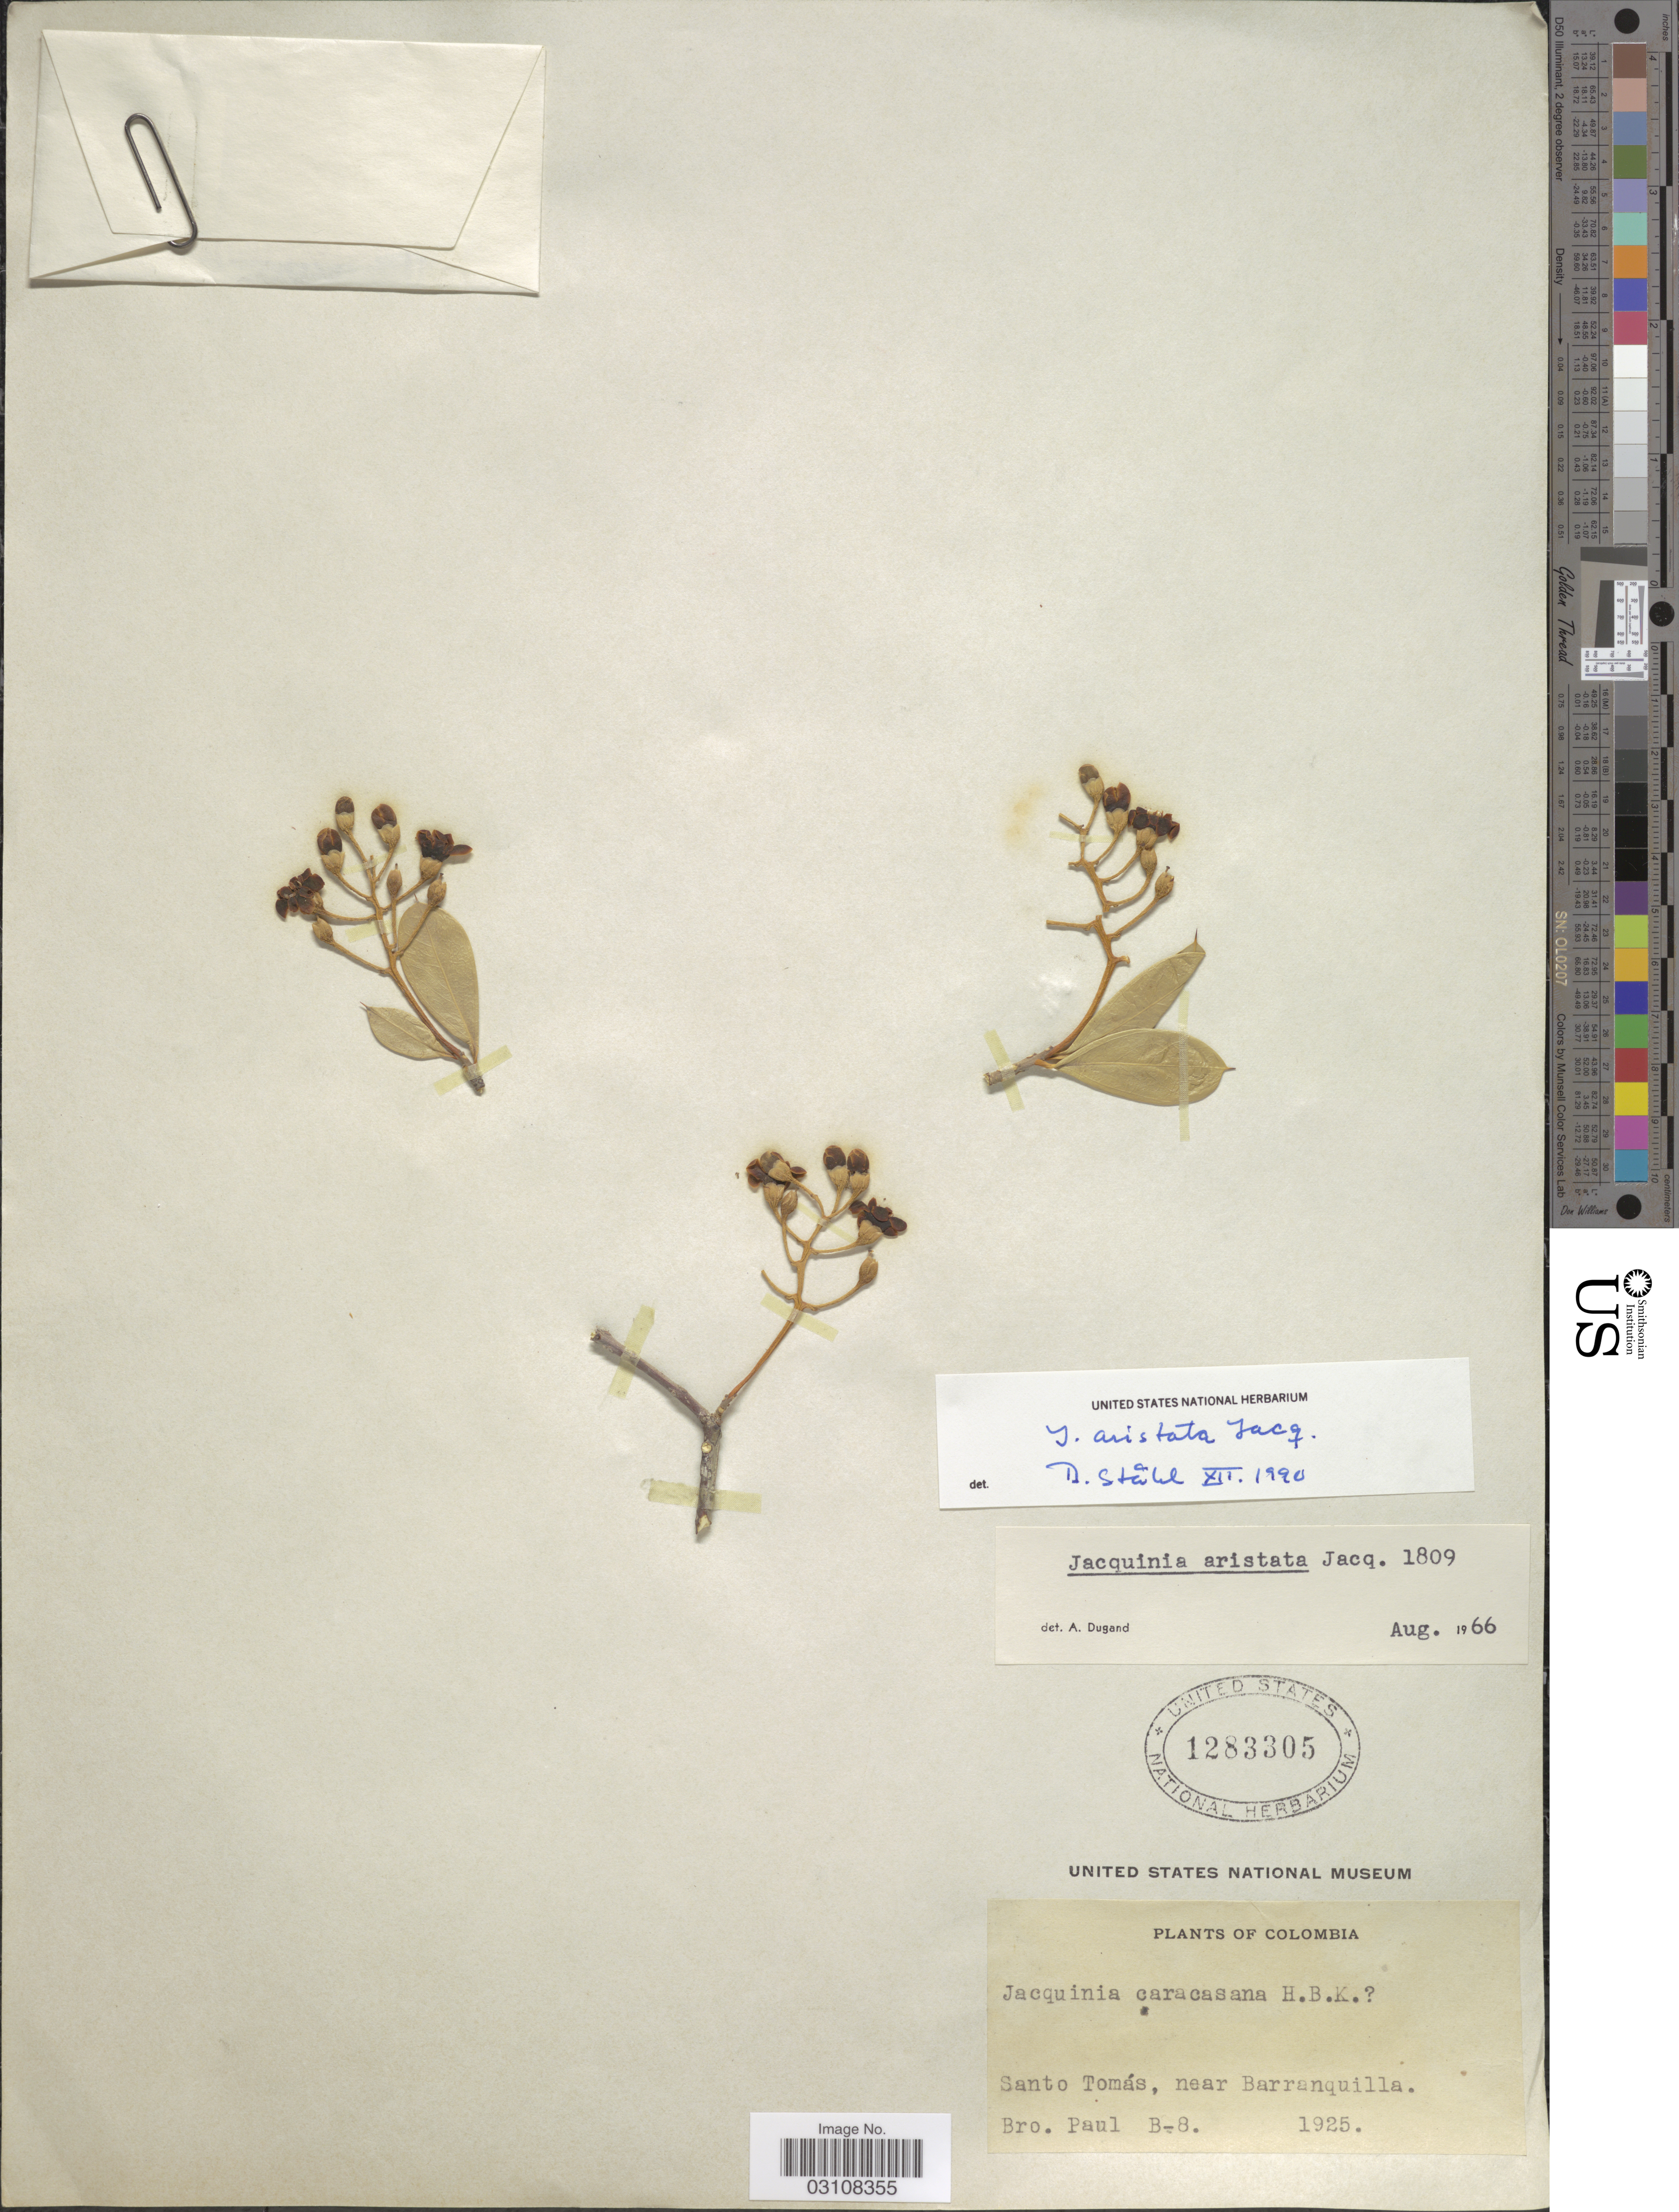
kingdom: Plantae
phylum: Tracheophyta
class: Magnoliopsida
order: Ericales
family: Primulaceae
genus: Bonellia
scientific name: Bonellia frutescens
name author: (Mill.) B. Ståhl & Källersjö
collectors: B. Paul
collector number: B-8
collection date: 1925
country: Colombia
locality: Santo Tomás, near Barranquilla.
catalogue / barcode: US 1283305